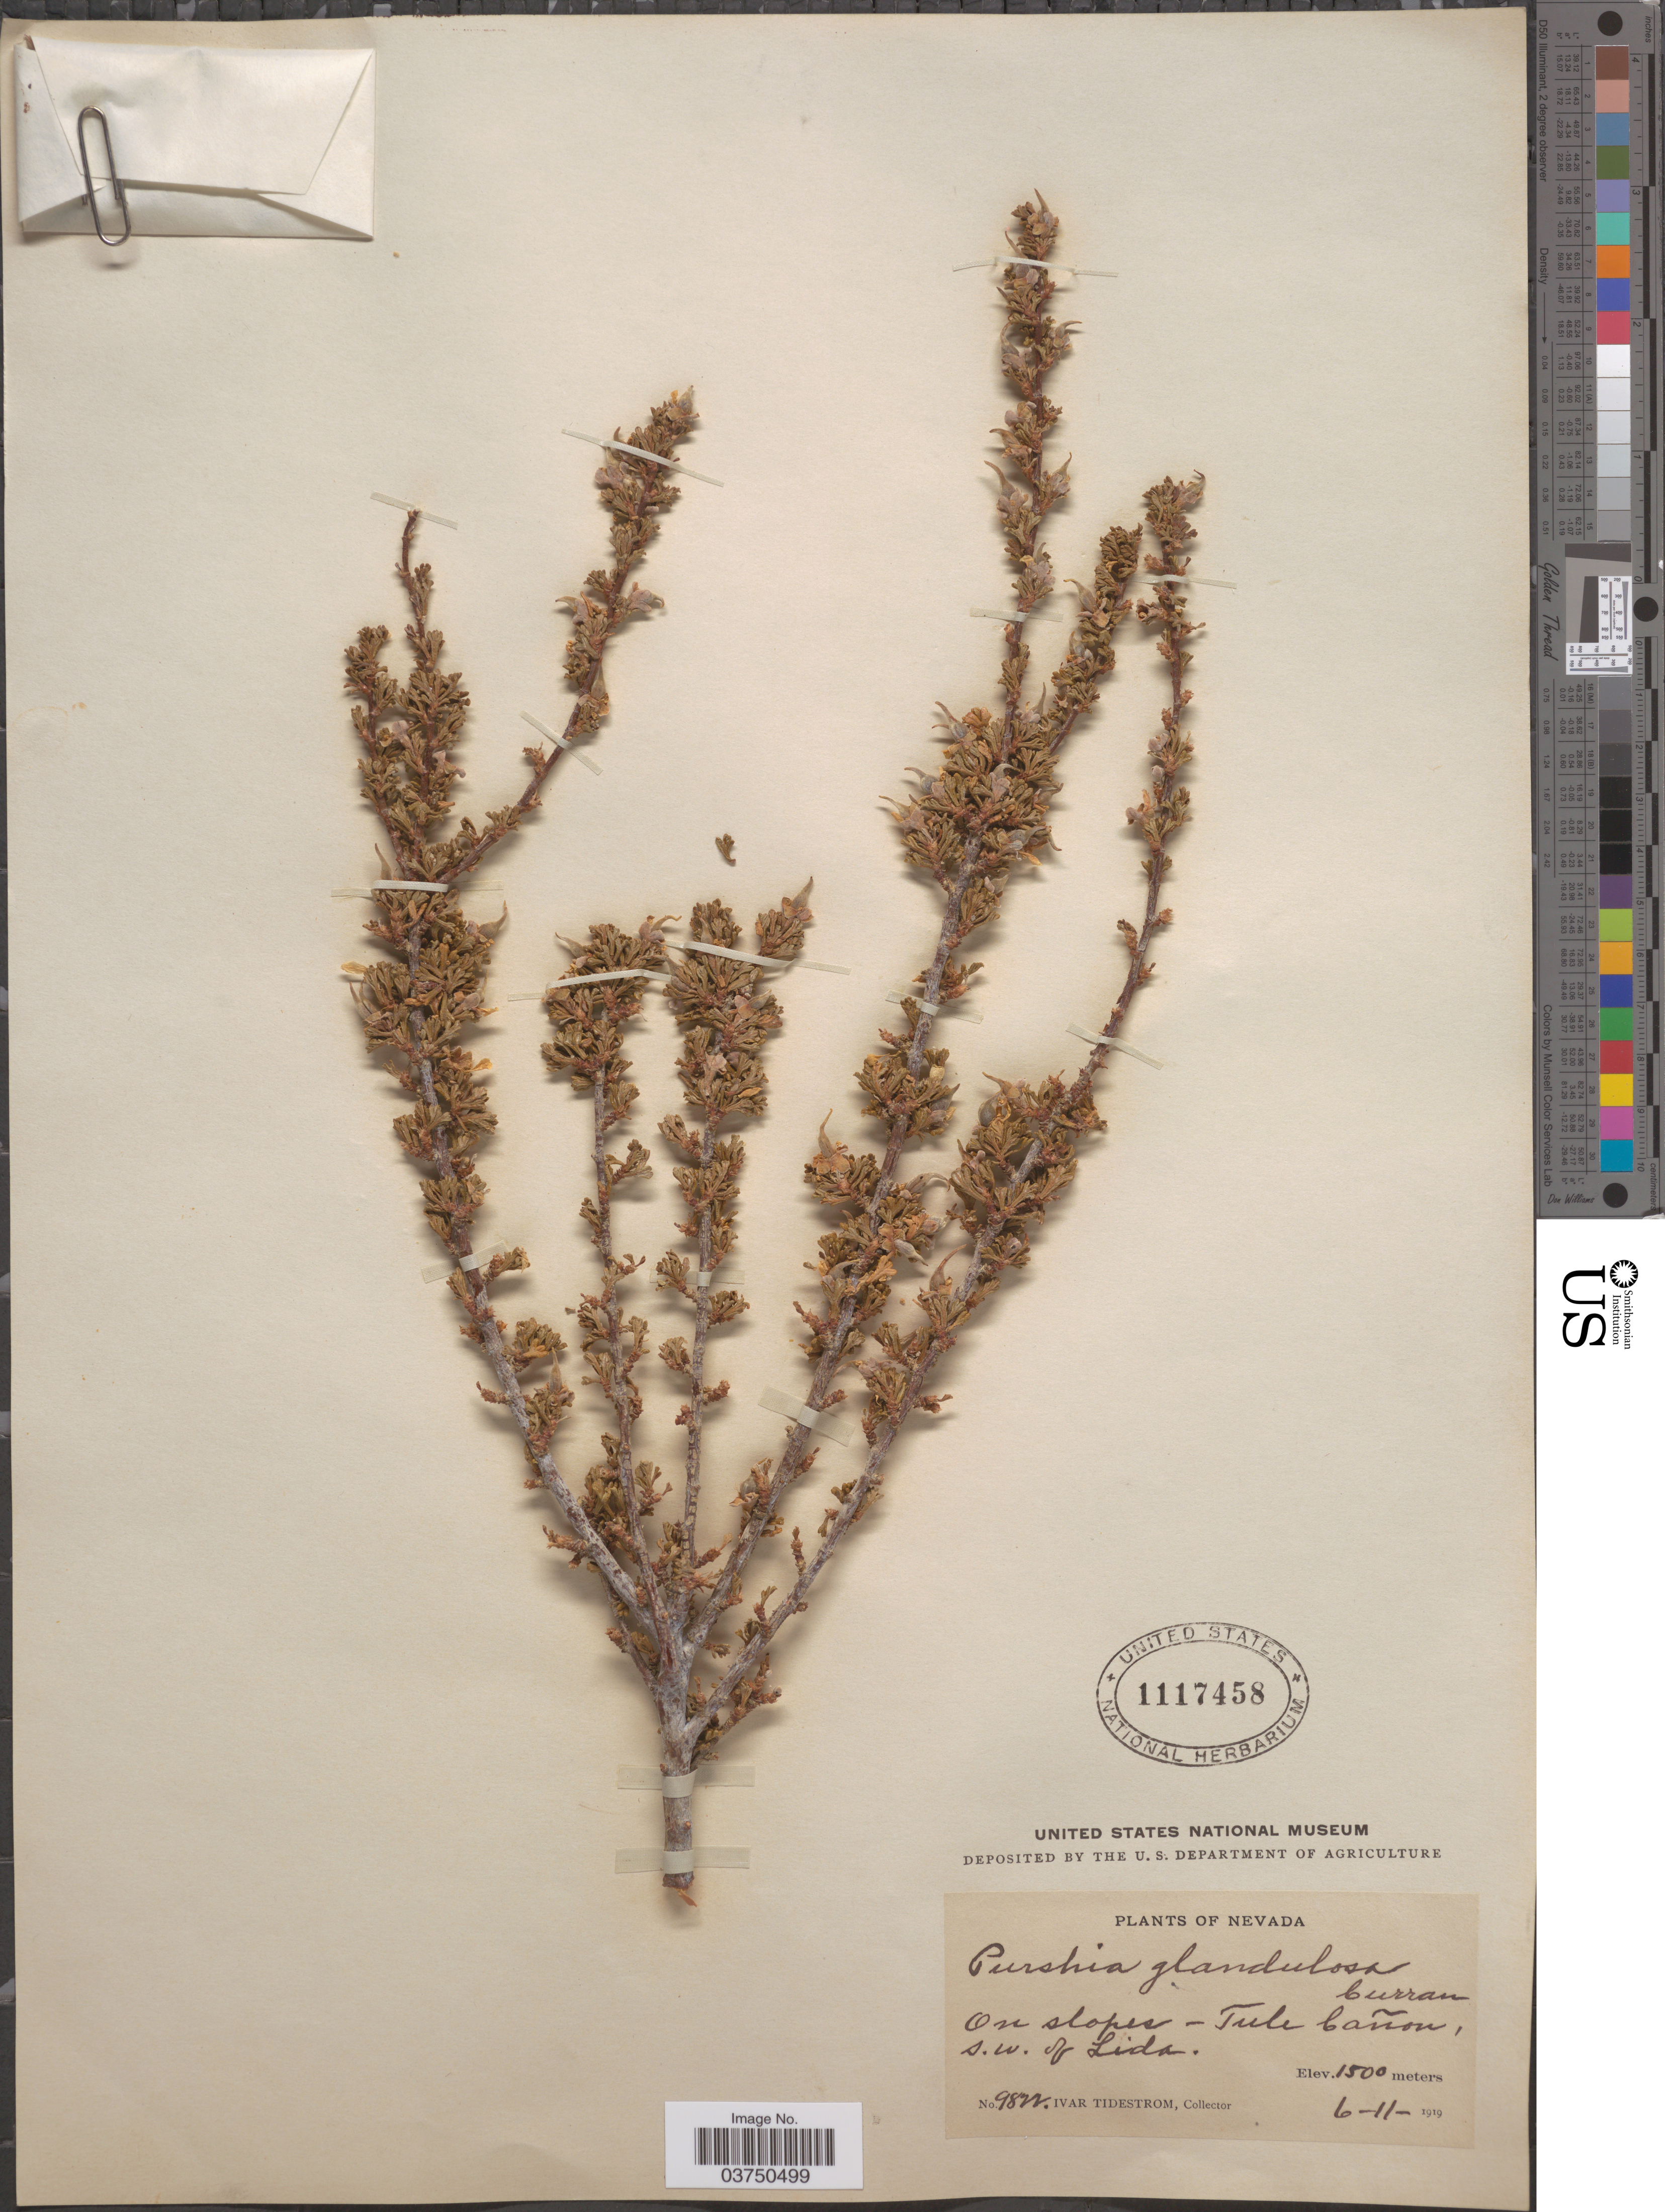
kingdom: Plantae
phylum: Tracheophyta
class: Magnoliopsida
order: Rosales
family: Rosaceae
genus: Purshia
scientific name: Purshia glandulosa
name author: Curran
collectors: I. F. Tidestrom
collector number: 9822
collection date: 1919-06-11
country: United States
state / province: Nevada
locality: On slopes - Tule Cañon, s.w. of Lida.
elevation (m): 1500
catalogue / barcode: US 1117458